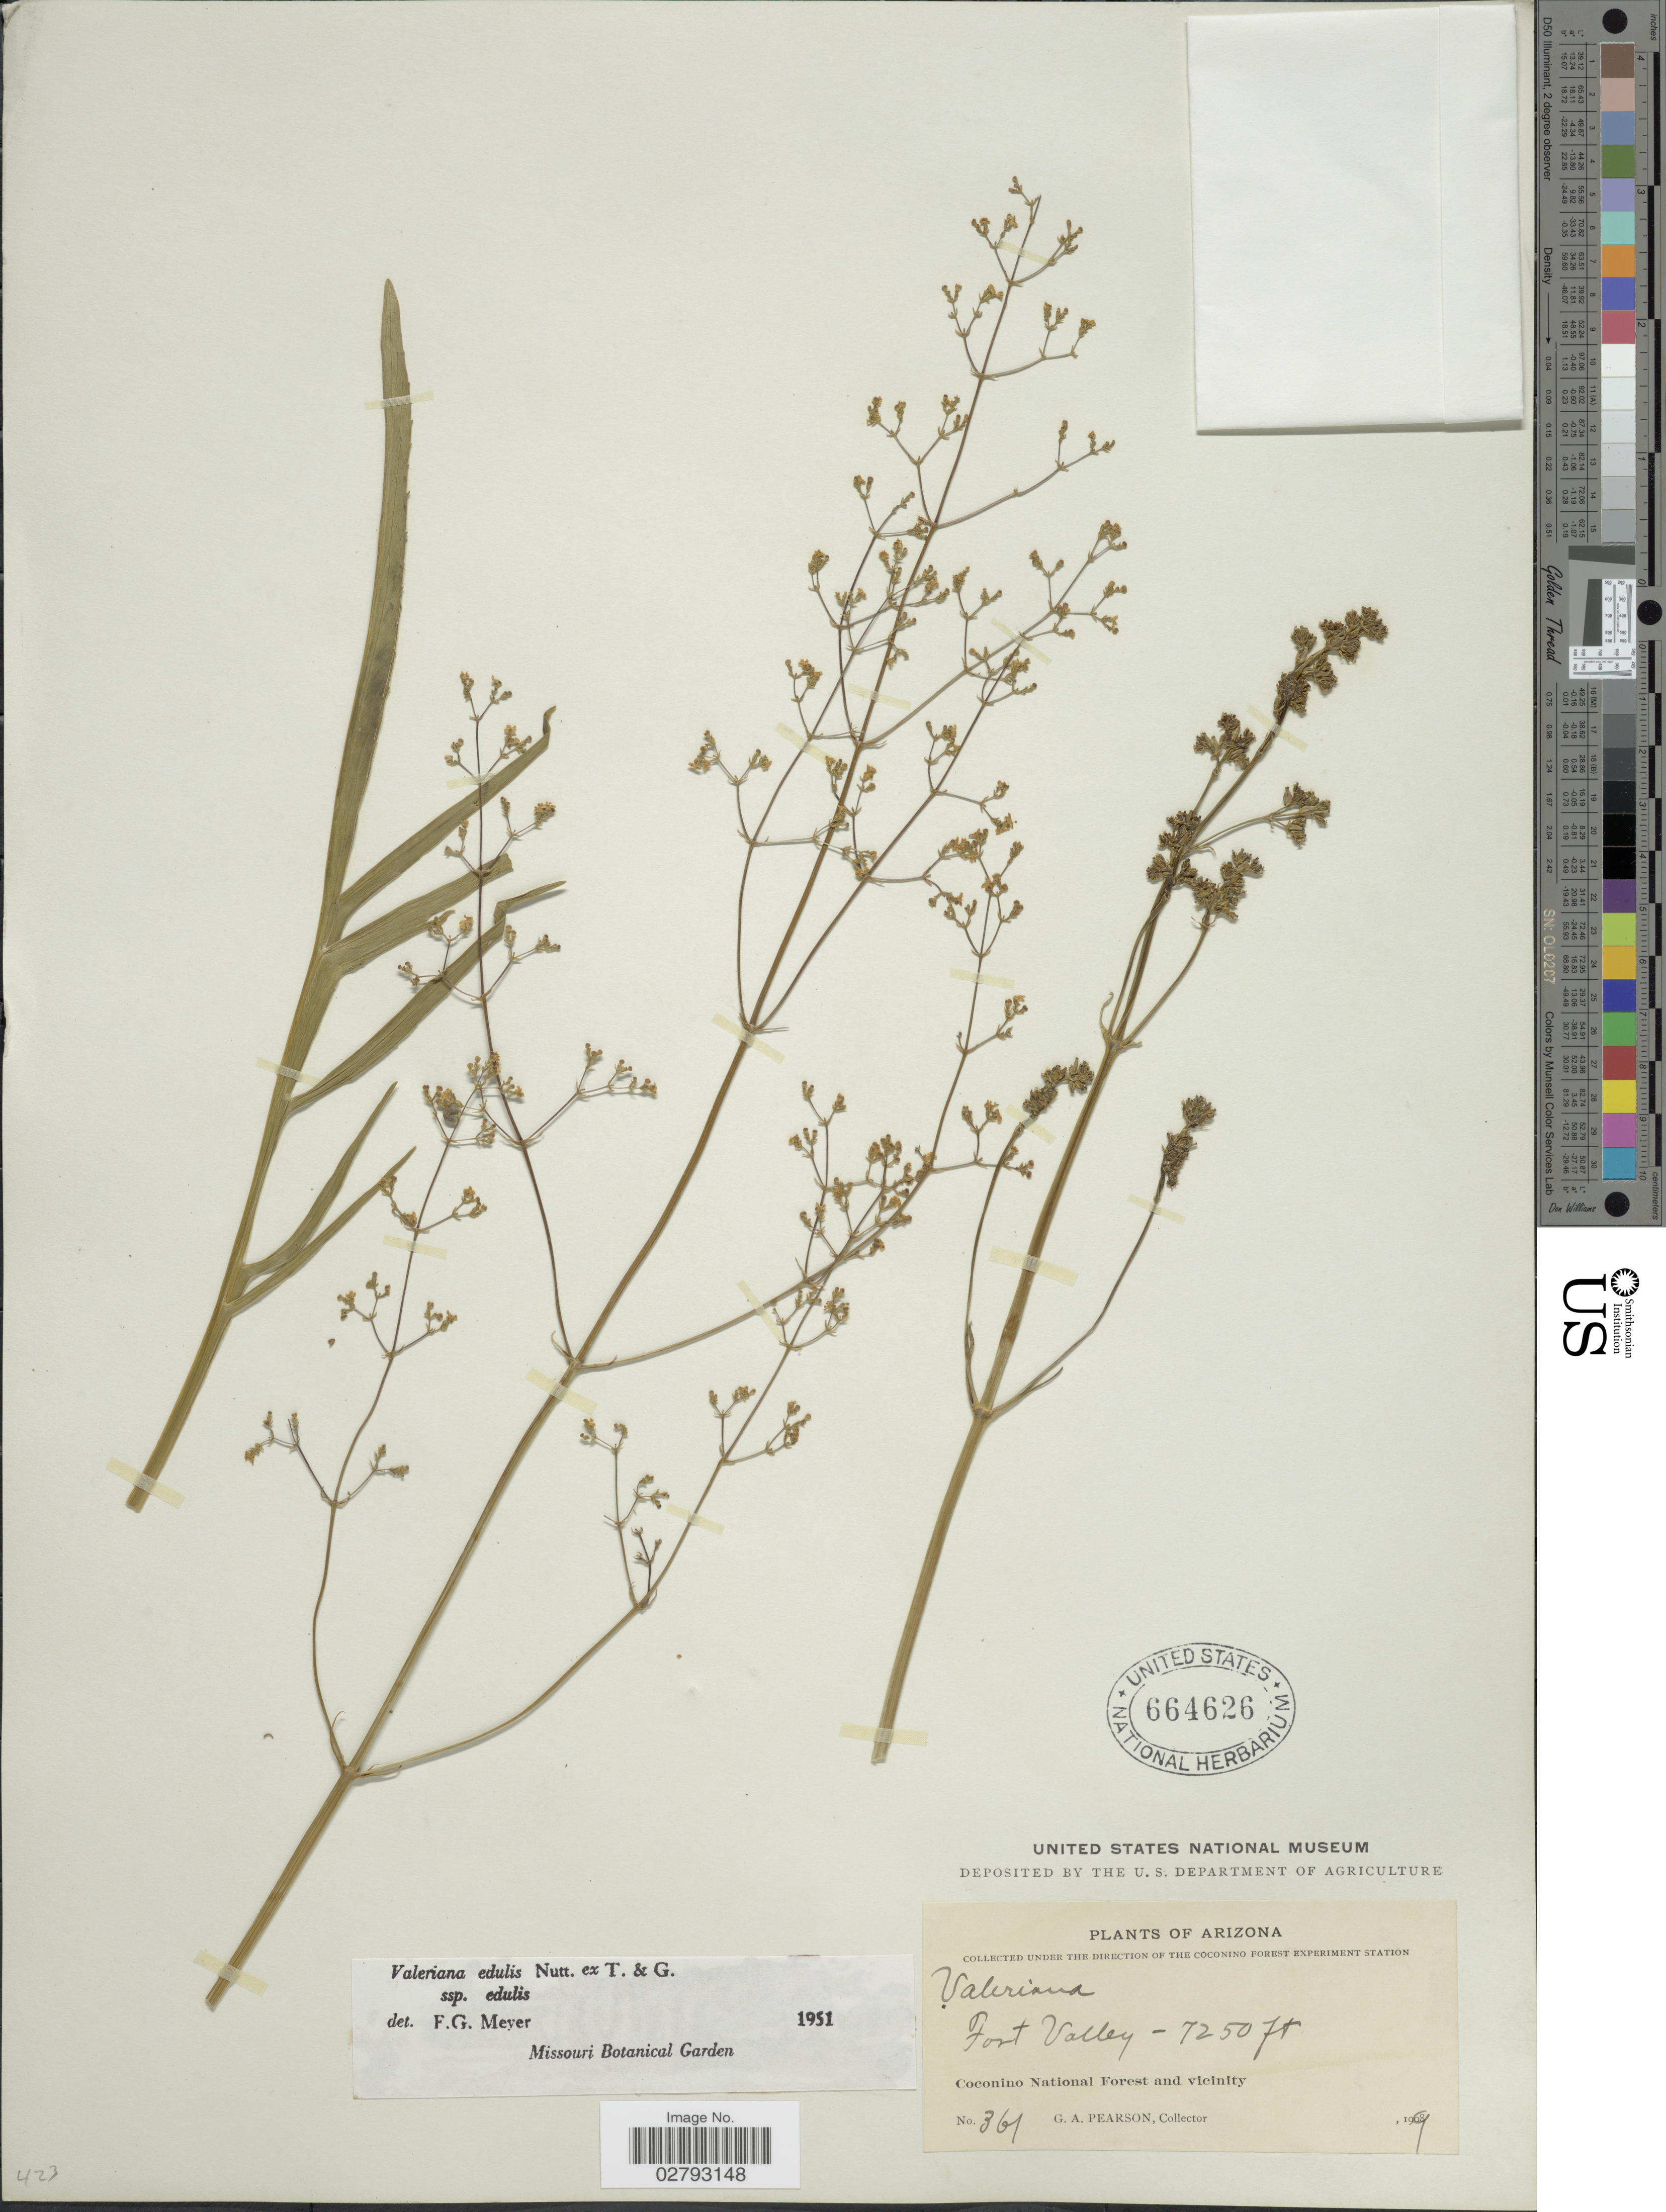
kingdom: Plantae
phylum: Tracheophyta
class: Magnoliopsida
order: Dipsacales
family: Caprifoliaceae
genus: Valeriana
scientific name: Valeriana edulis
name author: Nutt.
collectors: G. Pearson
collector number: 361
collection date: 1999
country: United States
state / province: Arizona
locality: Fort Valley, Coconino National Forest and vicinity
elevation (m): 2210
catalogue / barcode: US 664626